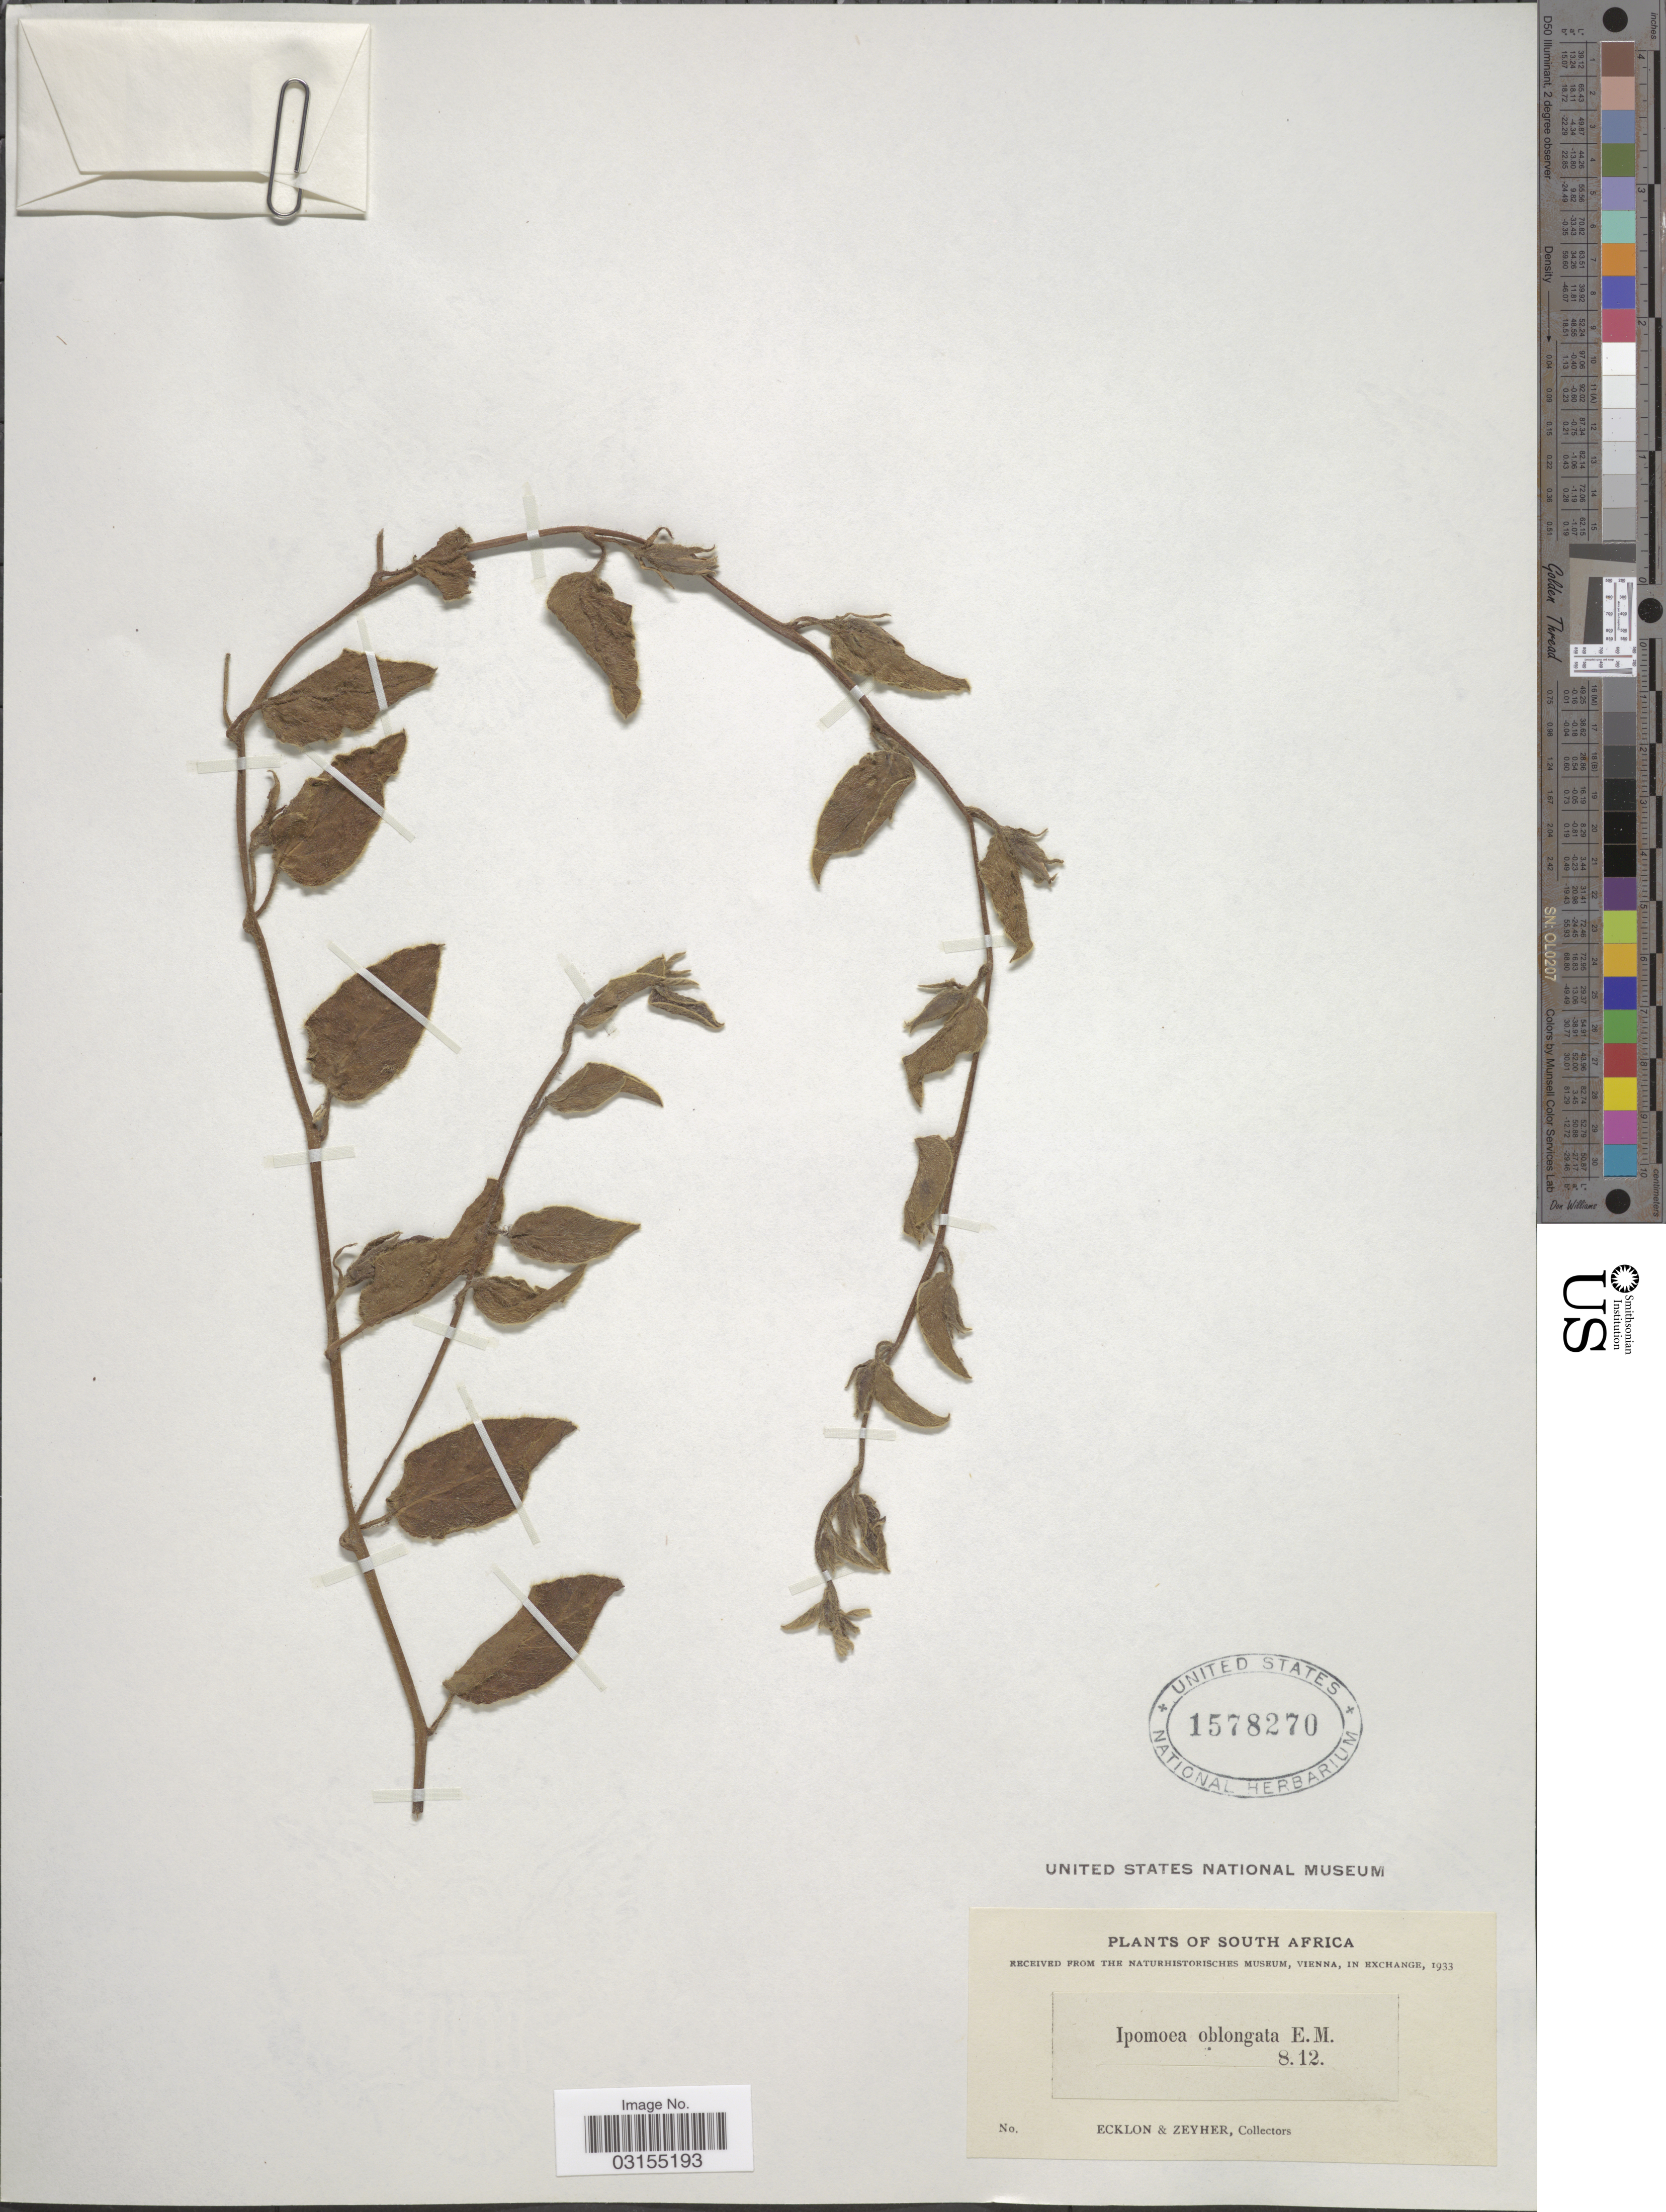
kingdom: Plantae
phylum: Tracheophyta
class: Magnoliopsida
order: Solanales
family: Convolvulaceae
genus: Ipomoea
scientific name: Ipomoea oblongata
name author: E. Mey. ex Choisy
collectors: -. Ecklon & -. Zeyher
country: South Africa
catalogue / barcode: US 1578270